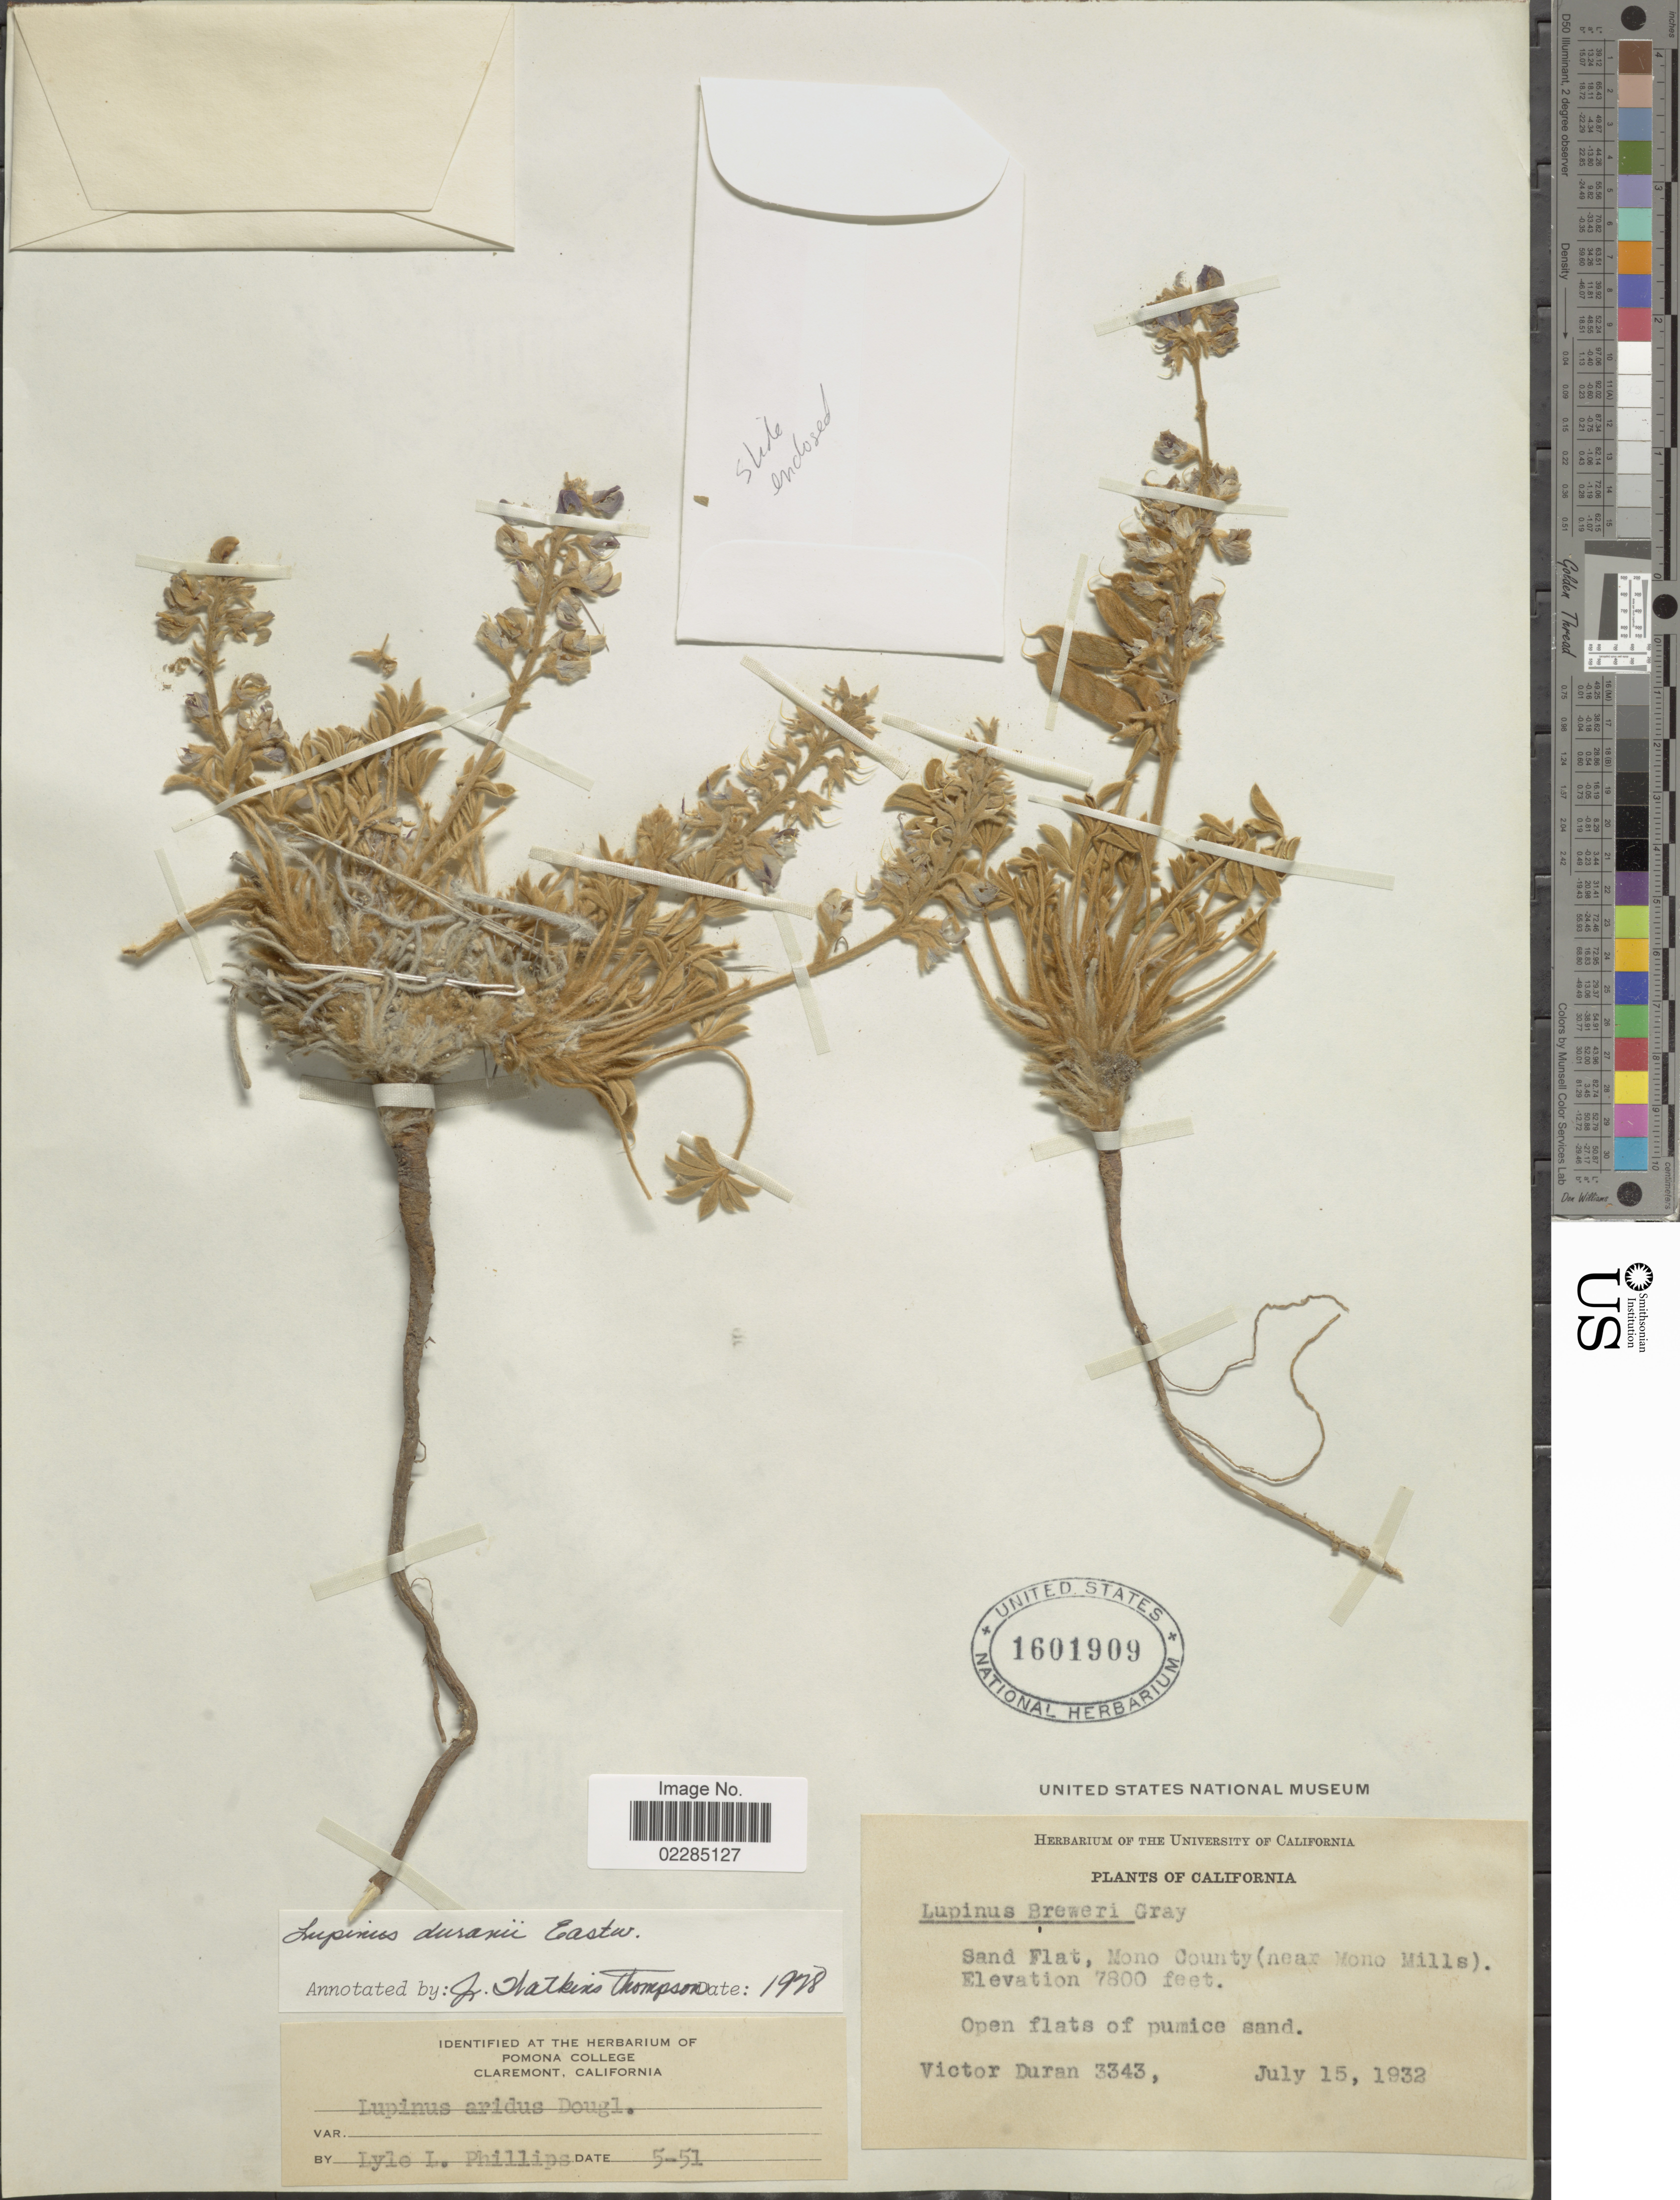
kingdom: Plantae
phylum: Tracheophyta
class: Magnoliopsida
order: Fabales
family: Fabaceae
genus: Lupinus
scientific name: Lupinus duranii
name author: Eastw.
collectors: V. Duran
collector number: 3343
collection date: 1932-07-15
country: United States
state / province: California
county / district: Mono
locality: Mono County ( near Mono Mills)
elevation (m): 2377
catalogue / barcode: US 1601909